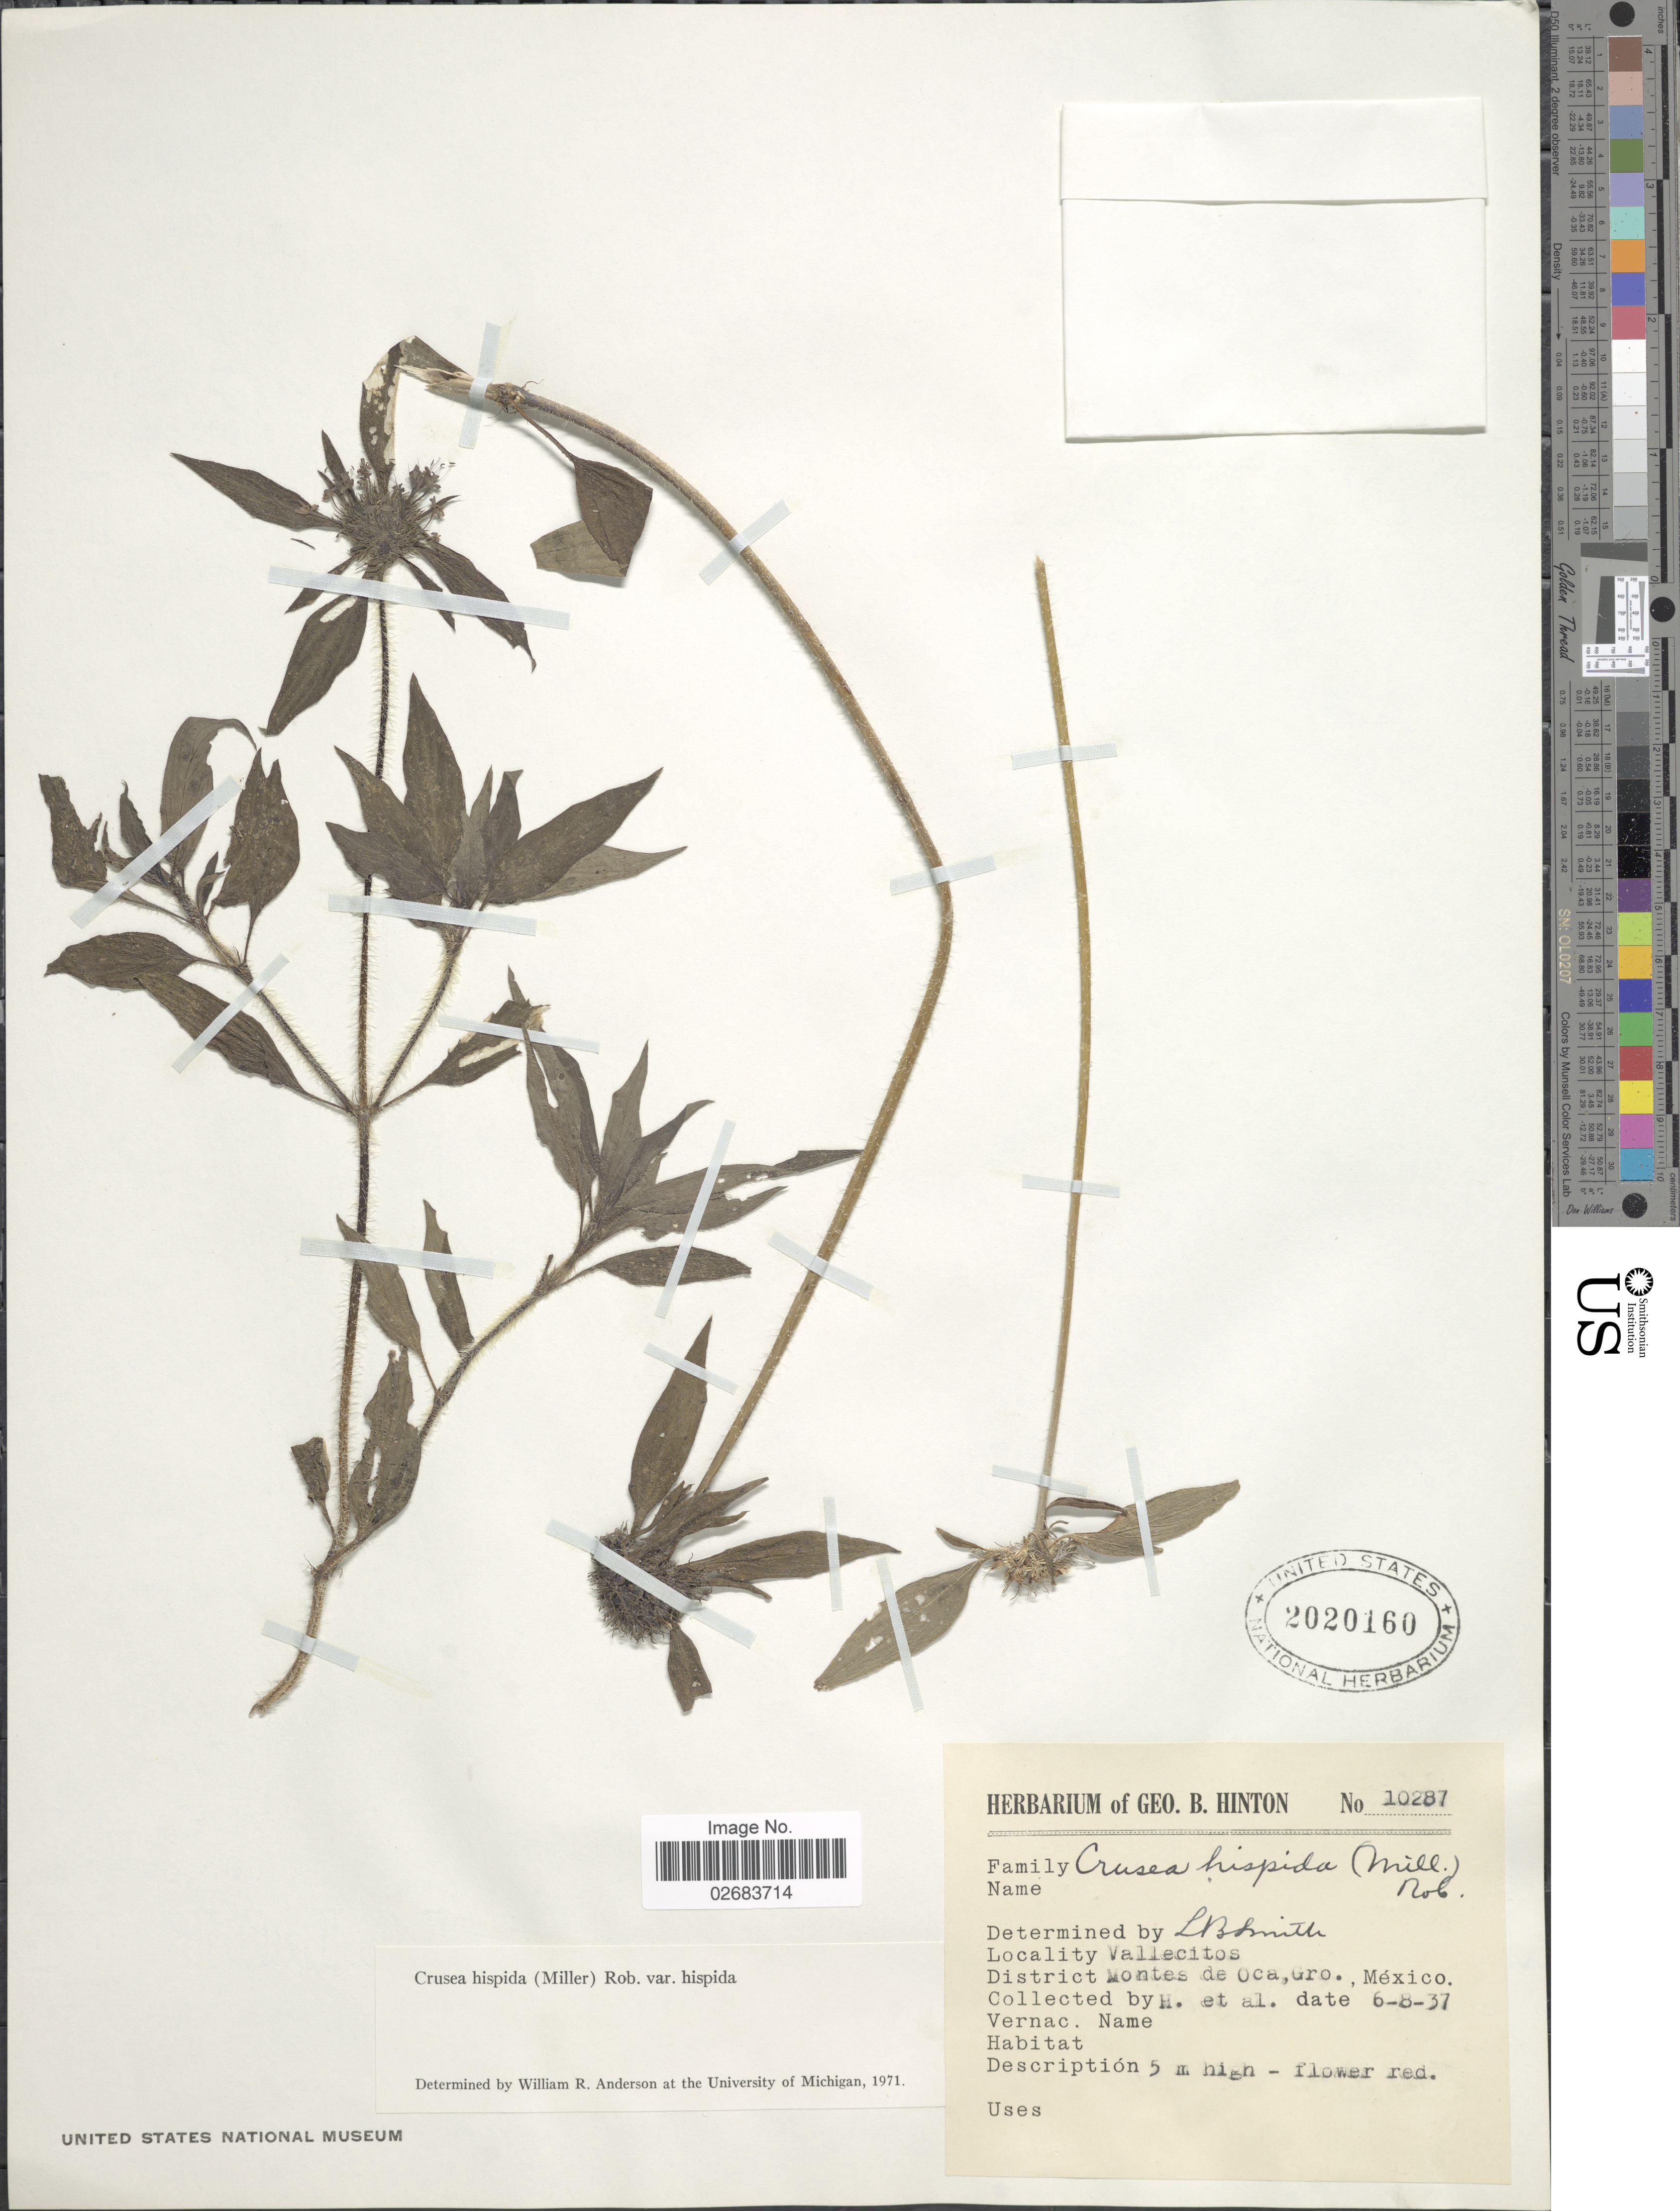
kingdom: Plantae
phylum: Tracheophyta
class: Magnoliopsida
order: Gentianales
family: Rubiaceae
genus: Crusea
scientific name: Crusea hispida var. hispida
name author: (Mill.) B.L. Rob.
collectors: G. B. Hinton & et al.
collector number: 10287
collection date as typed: Transcribed d/m/y: 8/6/37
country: Mexico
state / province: Guerrero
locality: Vallecitos. District Montes de Oca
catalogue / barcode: US 2020160